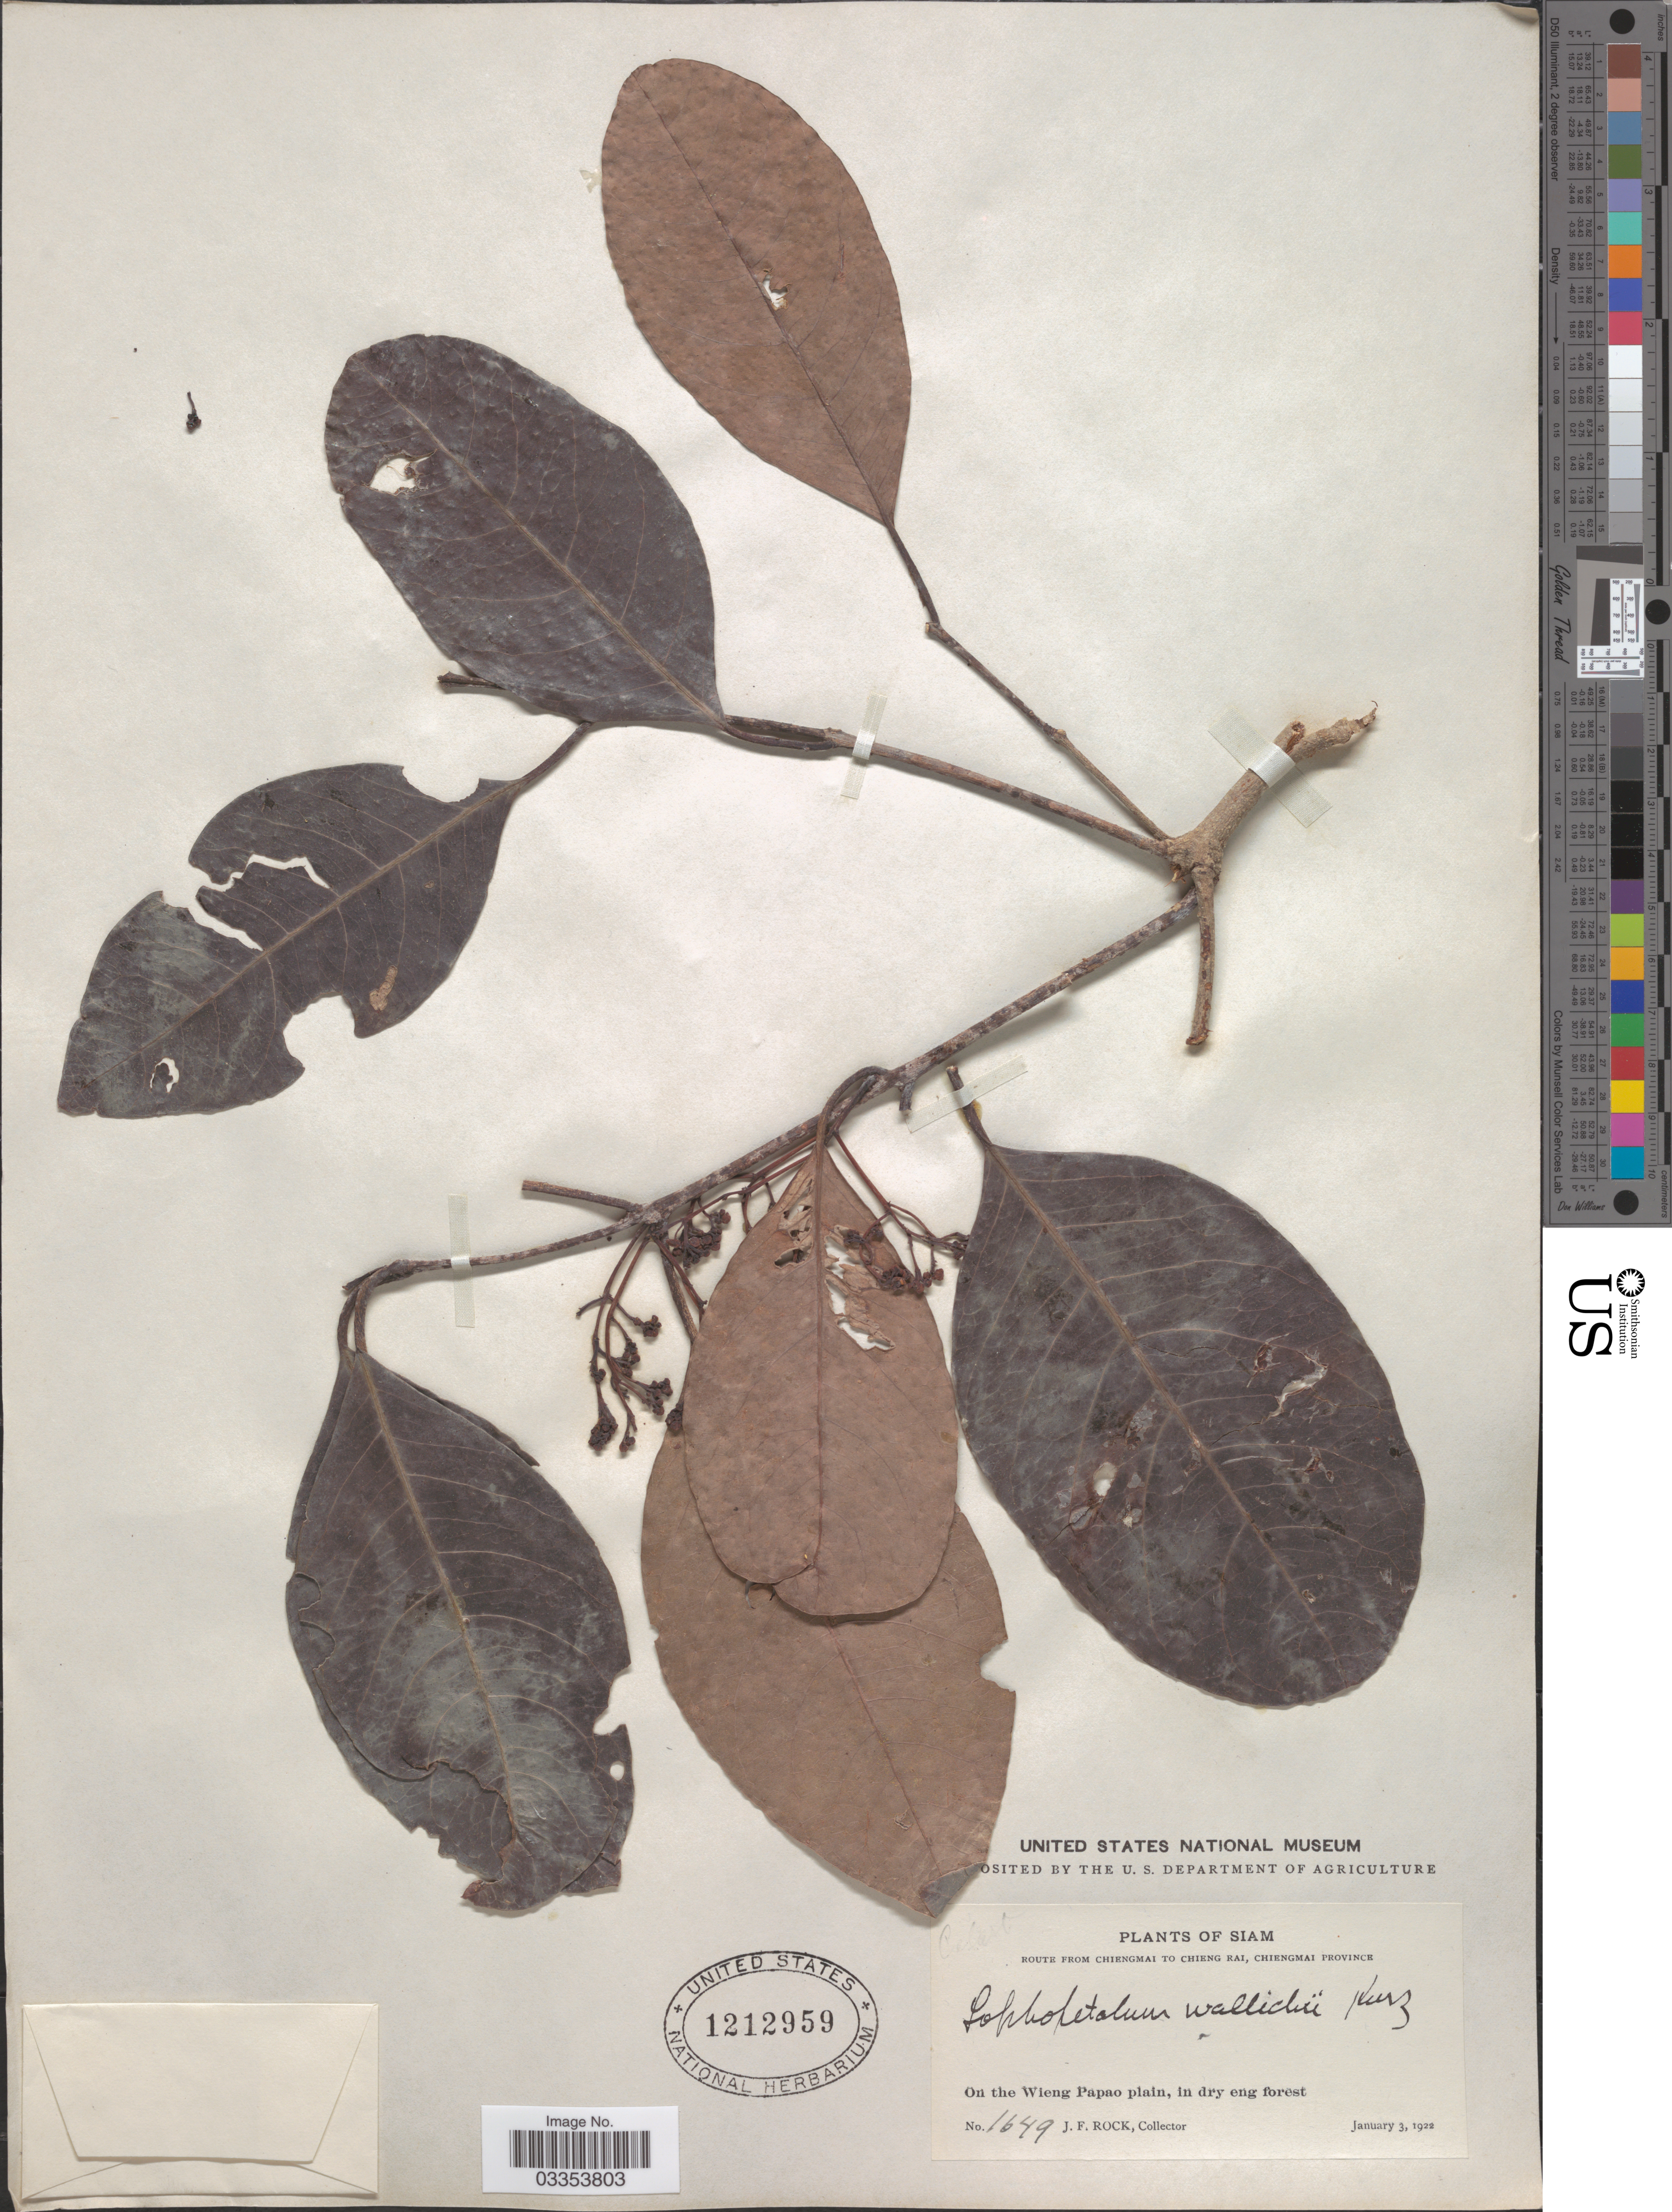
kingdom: Plantae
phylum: Tracheophyta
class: Magnoliopsida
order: Celastrales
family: Celastraceae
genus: Lophopetalum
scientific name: Lophopetalum wallichii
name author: Kurz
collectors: J. Rock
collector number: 1649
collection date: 1922-01-03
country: Thailand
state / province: Chiang Mai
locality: Siam. Route from Chiengmai to Chieng Rai, Chiengmai Province. On the Wieng Papao plain, in dry eng forest.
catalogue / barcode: US 1212959